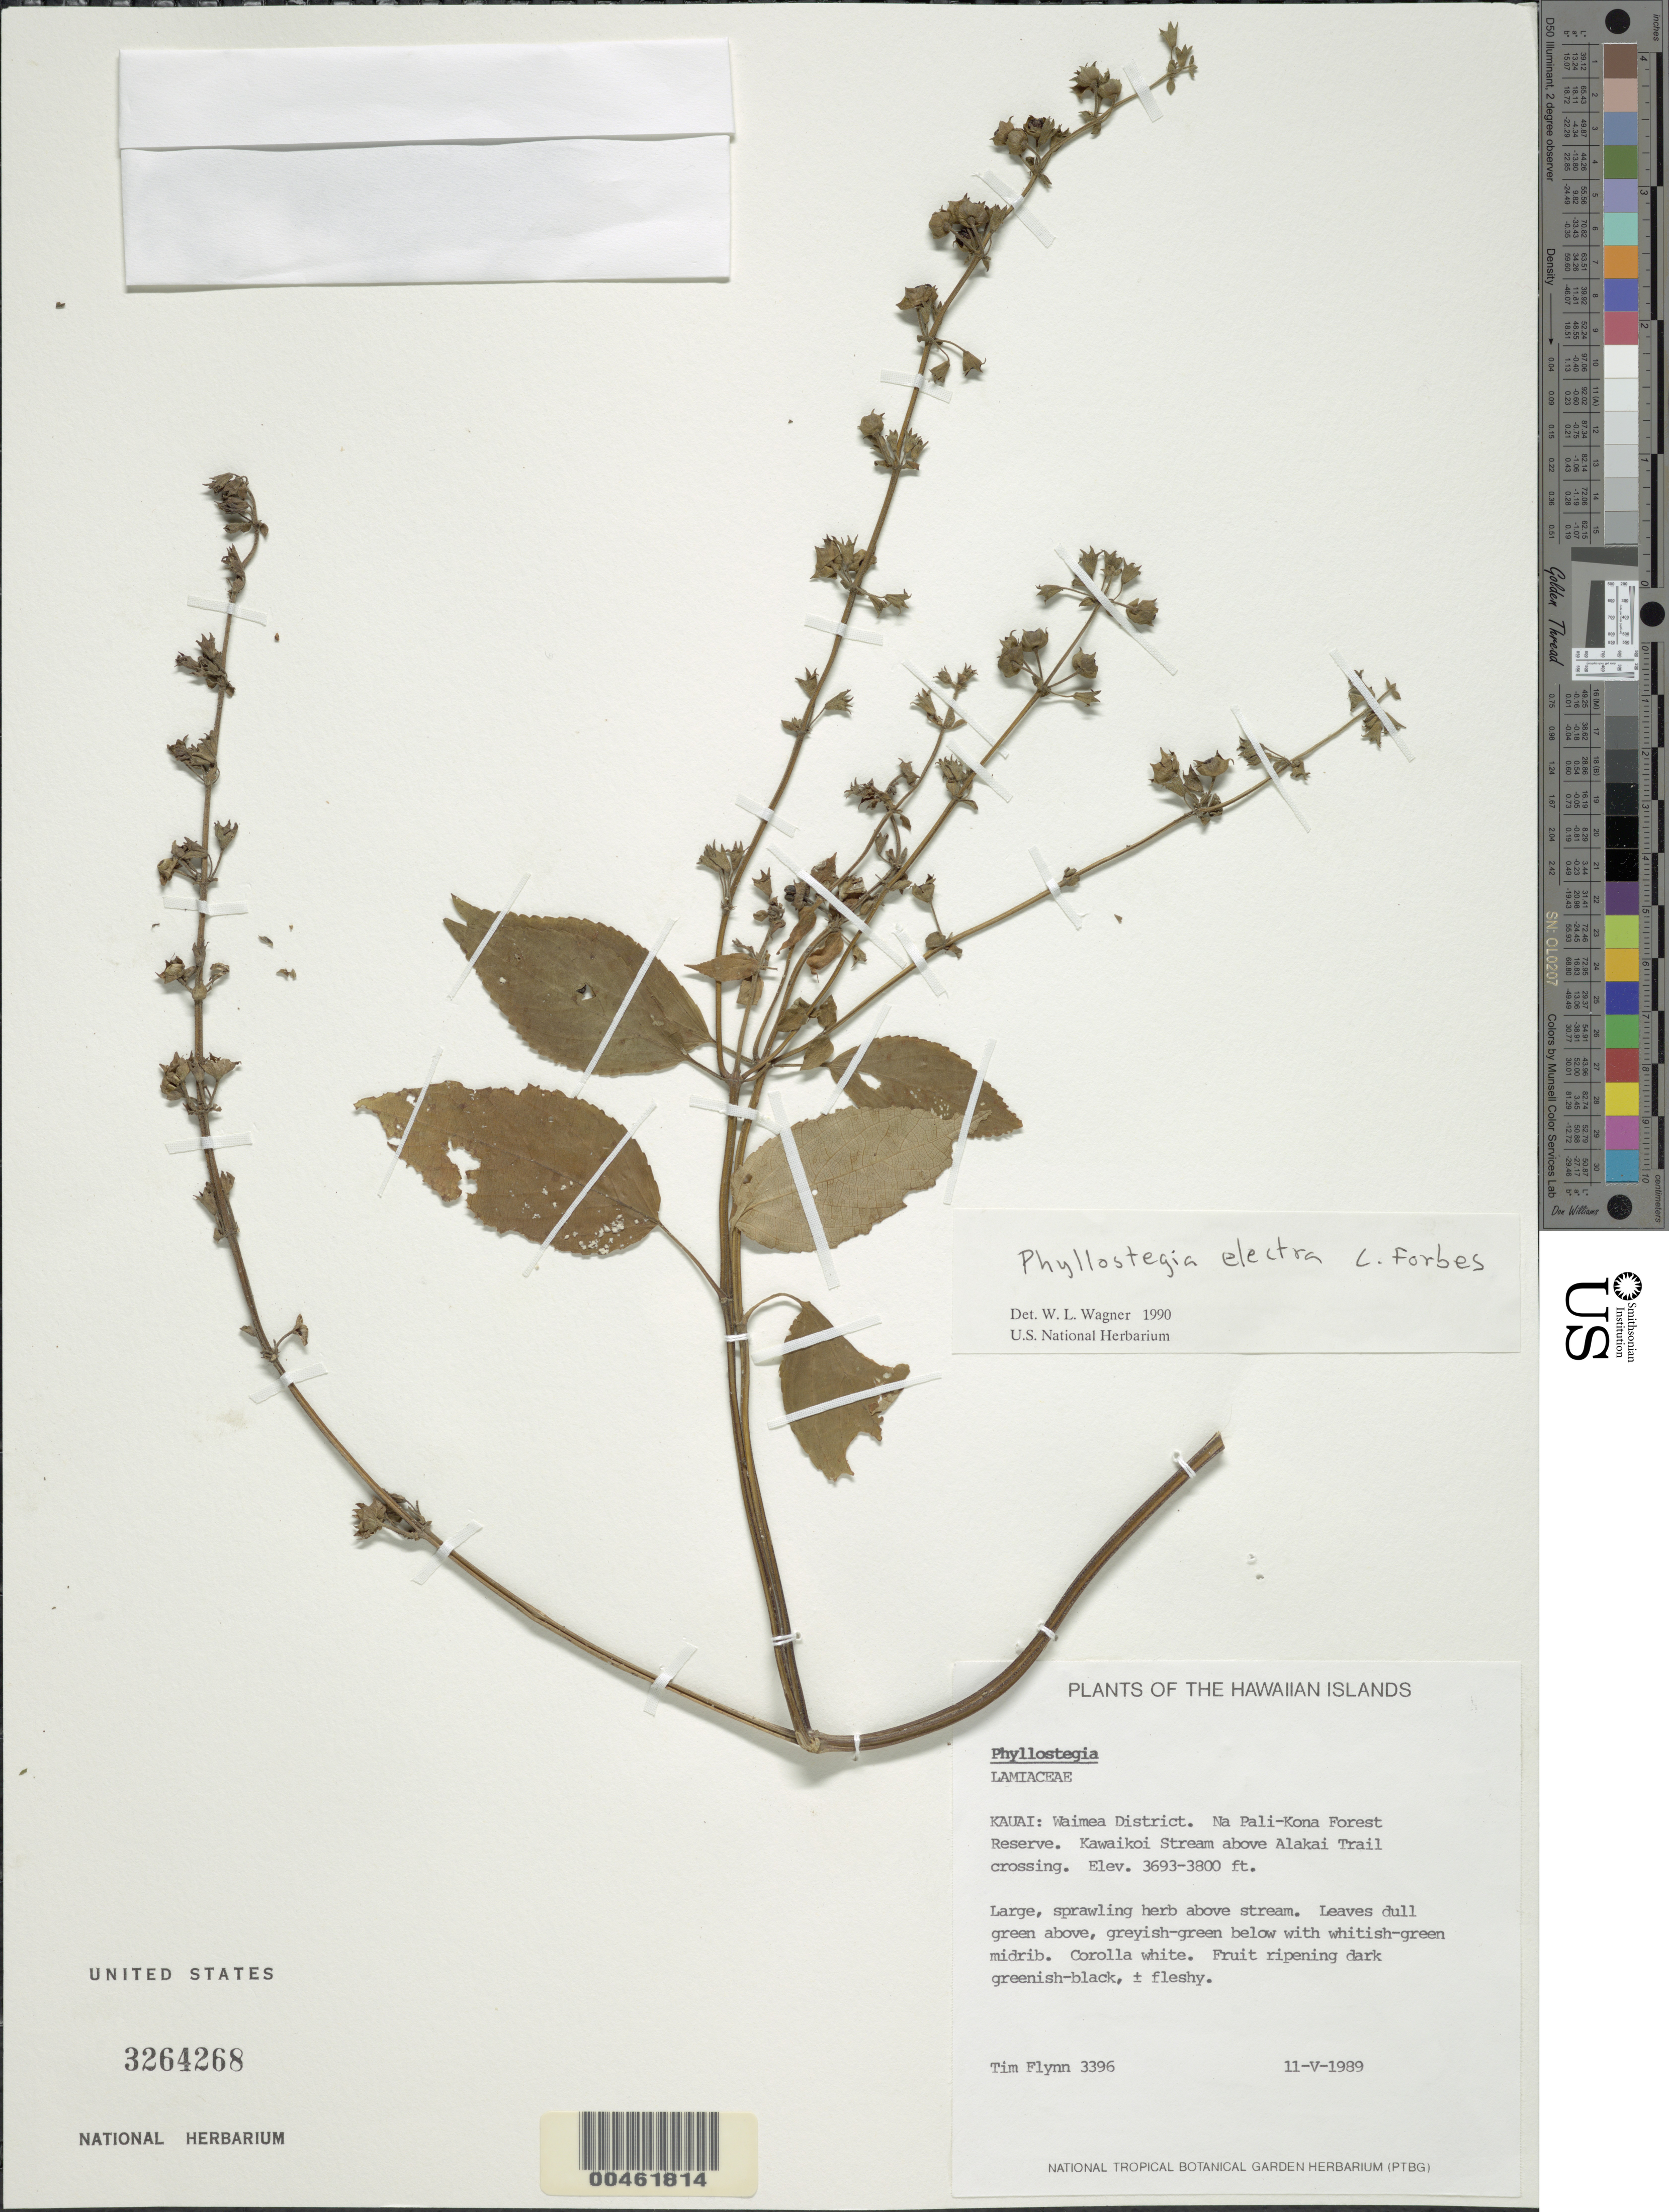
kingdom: Plantae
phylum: Tracheophyta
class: Magnoliopsida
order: Lamiales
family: Lamiaceae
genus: Phyllostegia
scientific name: Phyllostegia electra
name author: C.N. Forbes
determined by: Wagner, W. L., (BOT), Smithsonian Institution - National Museum of Natural History (UNITED STATES)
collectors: T. W. Flynn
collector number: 3396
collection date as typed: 11 May 1989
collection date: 1989-05-11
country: United States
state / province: Hawaii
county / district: Kauai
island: Kaua'i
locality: Waimea District, Na Pali-Kona Forest Reserve, Kawaikoi Stream above Alakai Trail crossing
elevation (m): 1126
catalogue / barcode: US 3264268